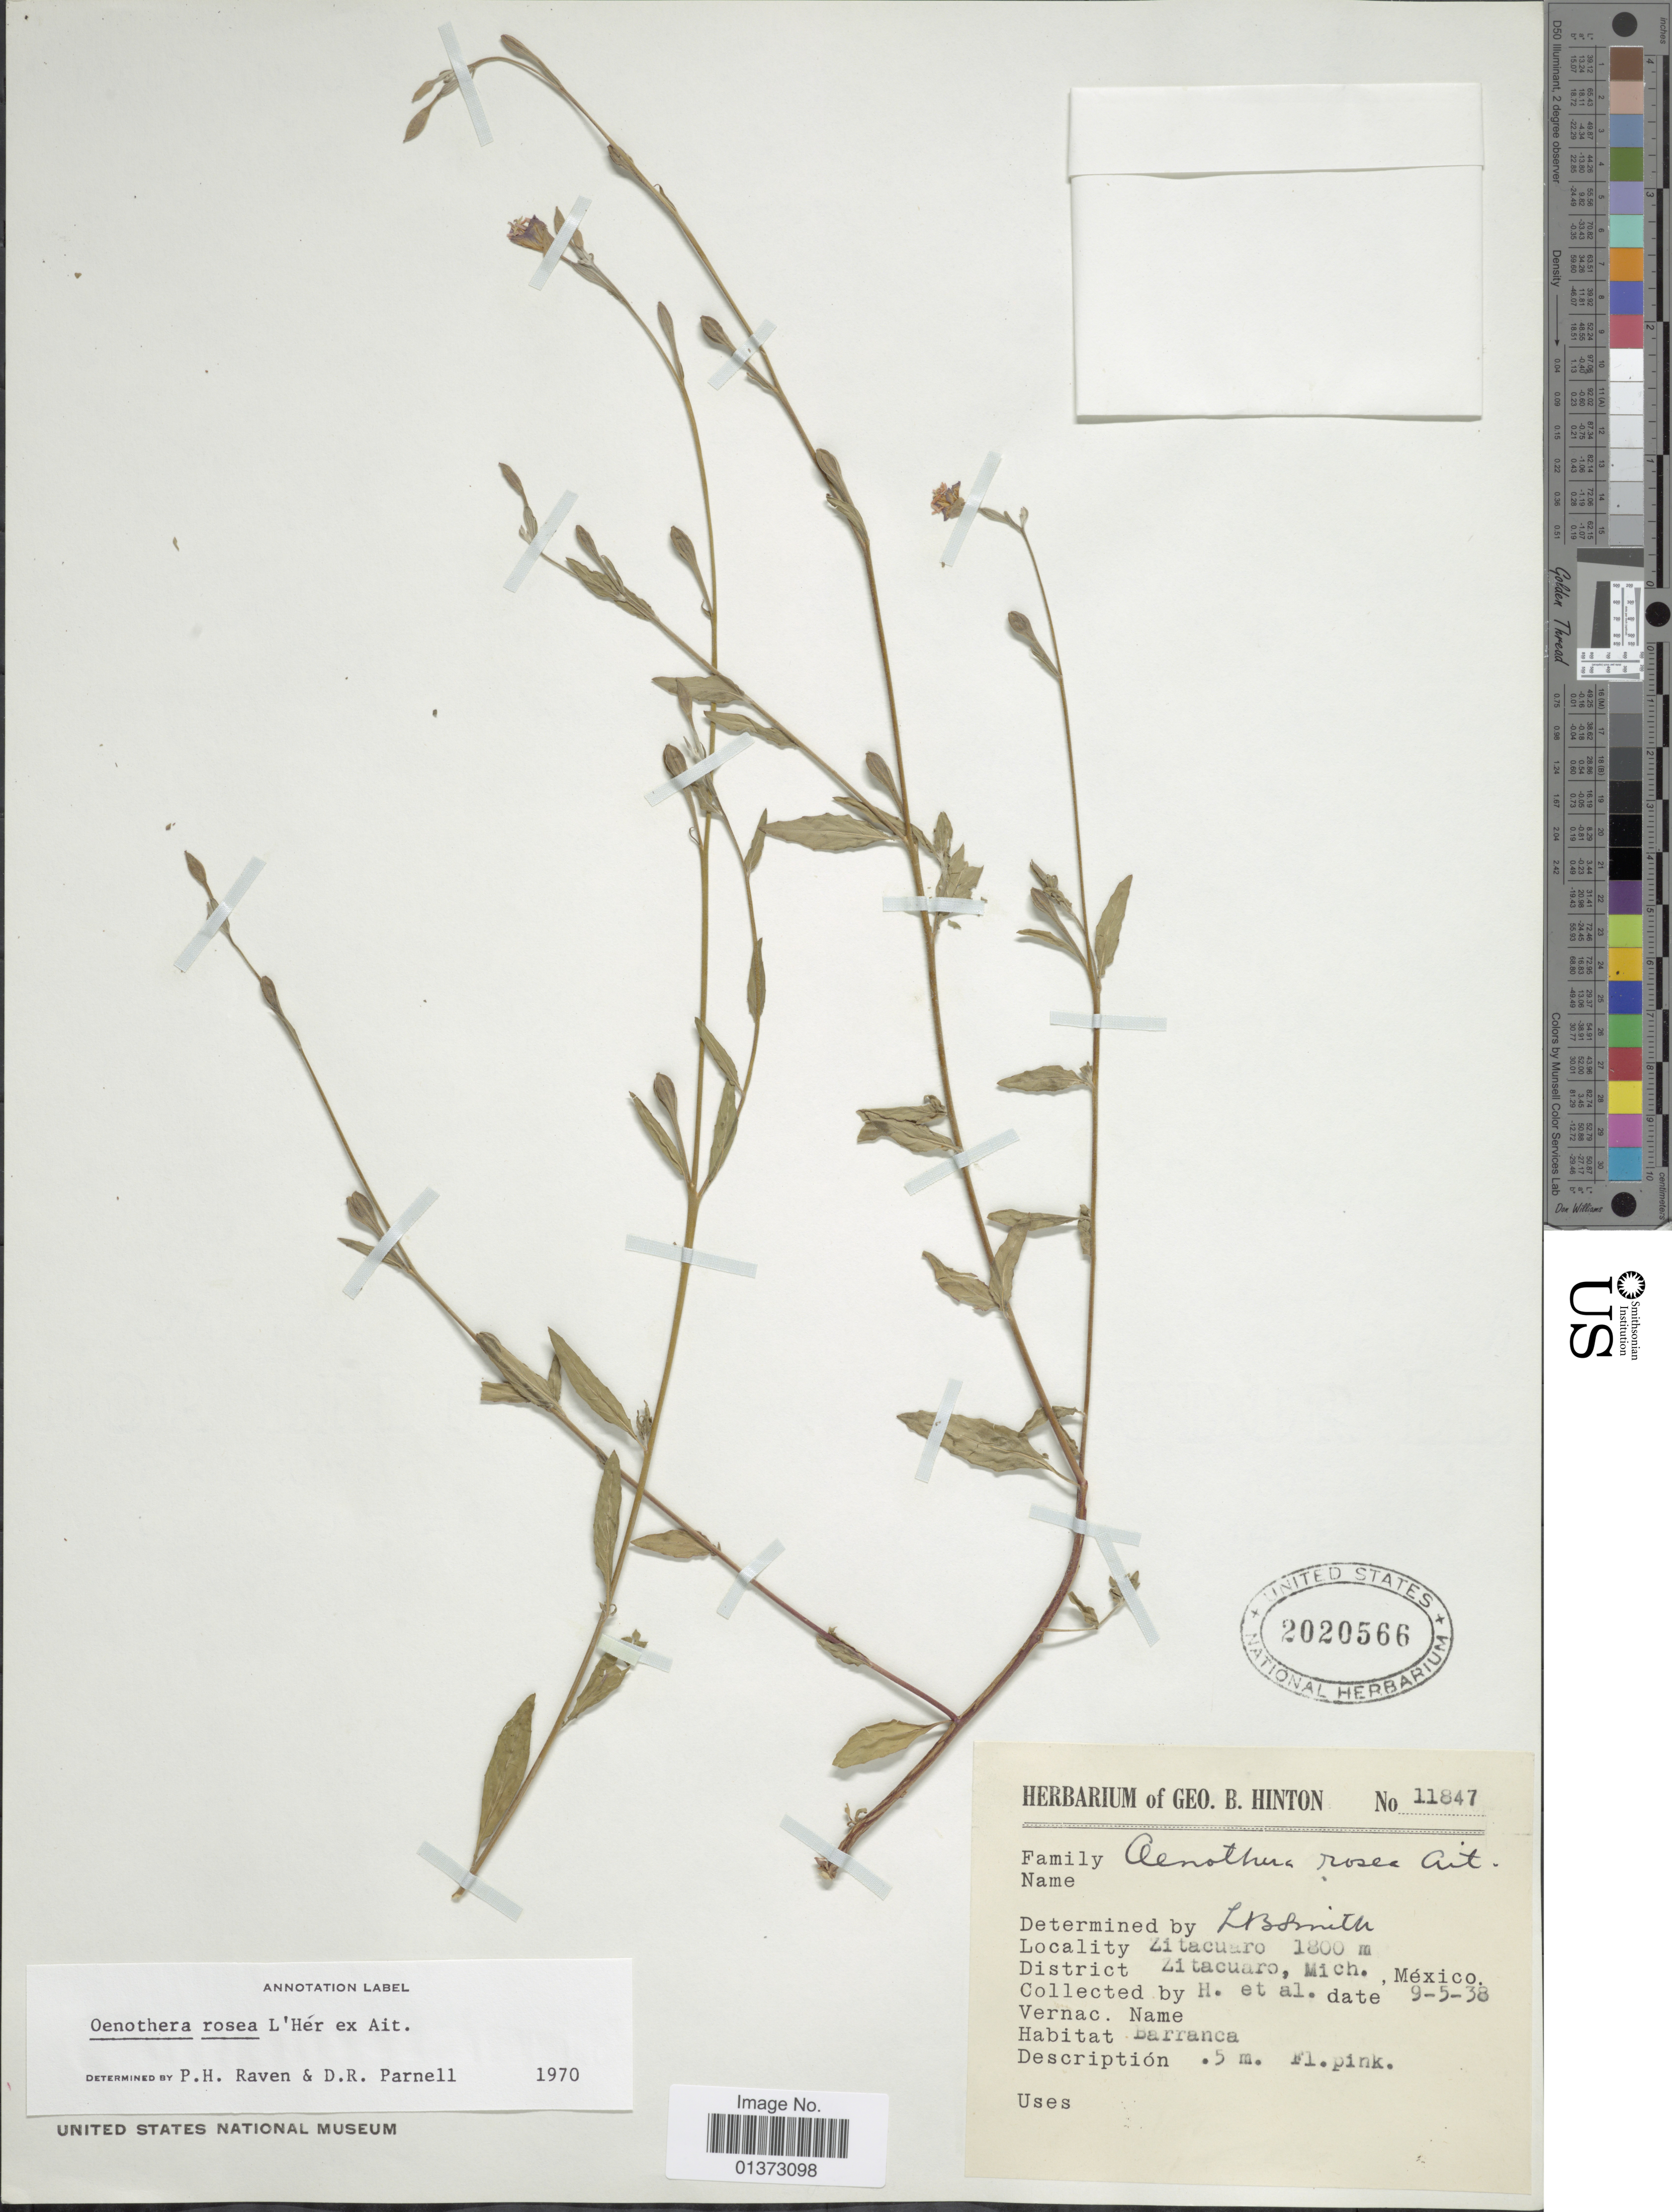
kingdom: Plantae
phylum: Tracheophyta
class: Magnoliopsida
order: Myrtales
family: Onagraceae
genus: Oenothera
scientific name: Oenothera rosea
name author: L'Hér. ex Aiton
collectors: G. B. Hinton & et al.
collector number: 11847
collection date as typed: Transcribed d/m/y: 5/9/38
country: Mexico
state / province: Michoacán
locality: Zitacuaro, District Zitacuaro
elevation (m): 1850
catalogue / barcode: US 2020566